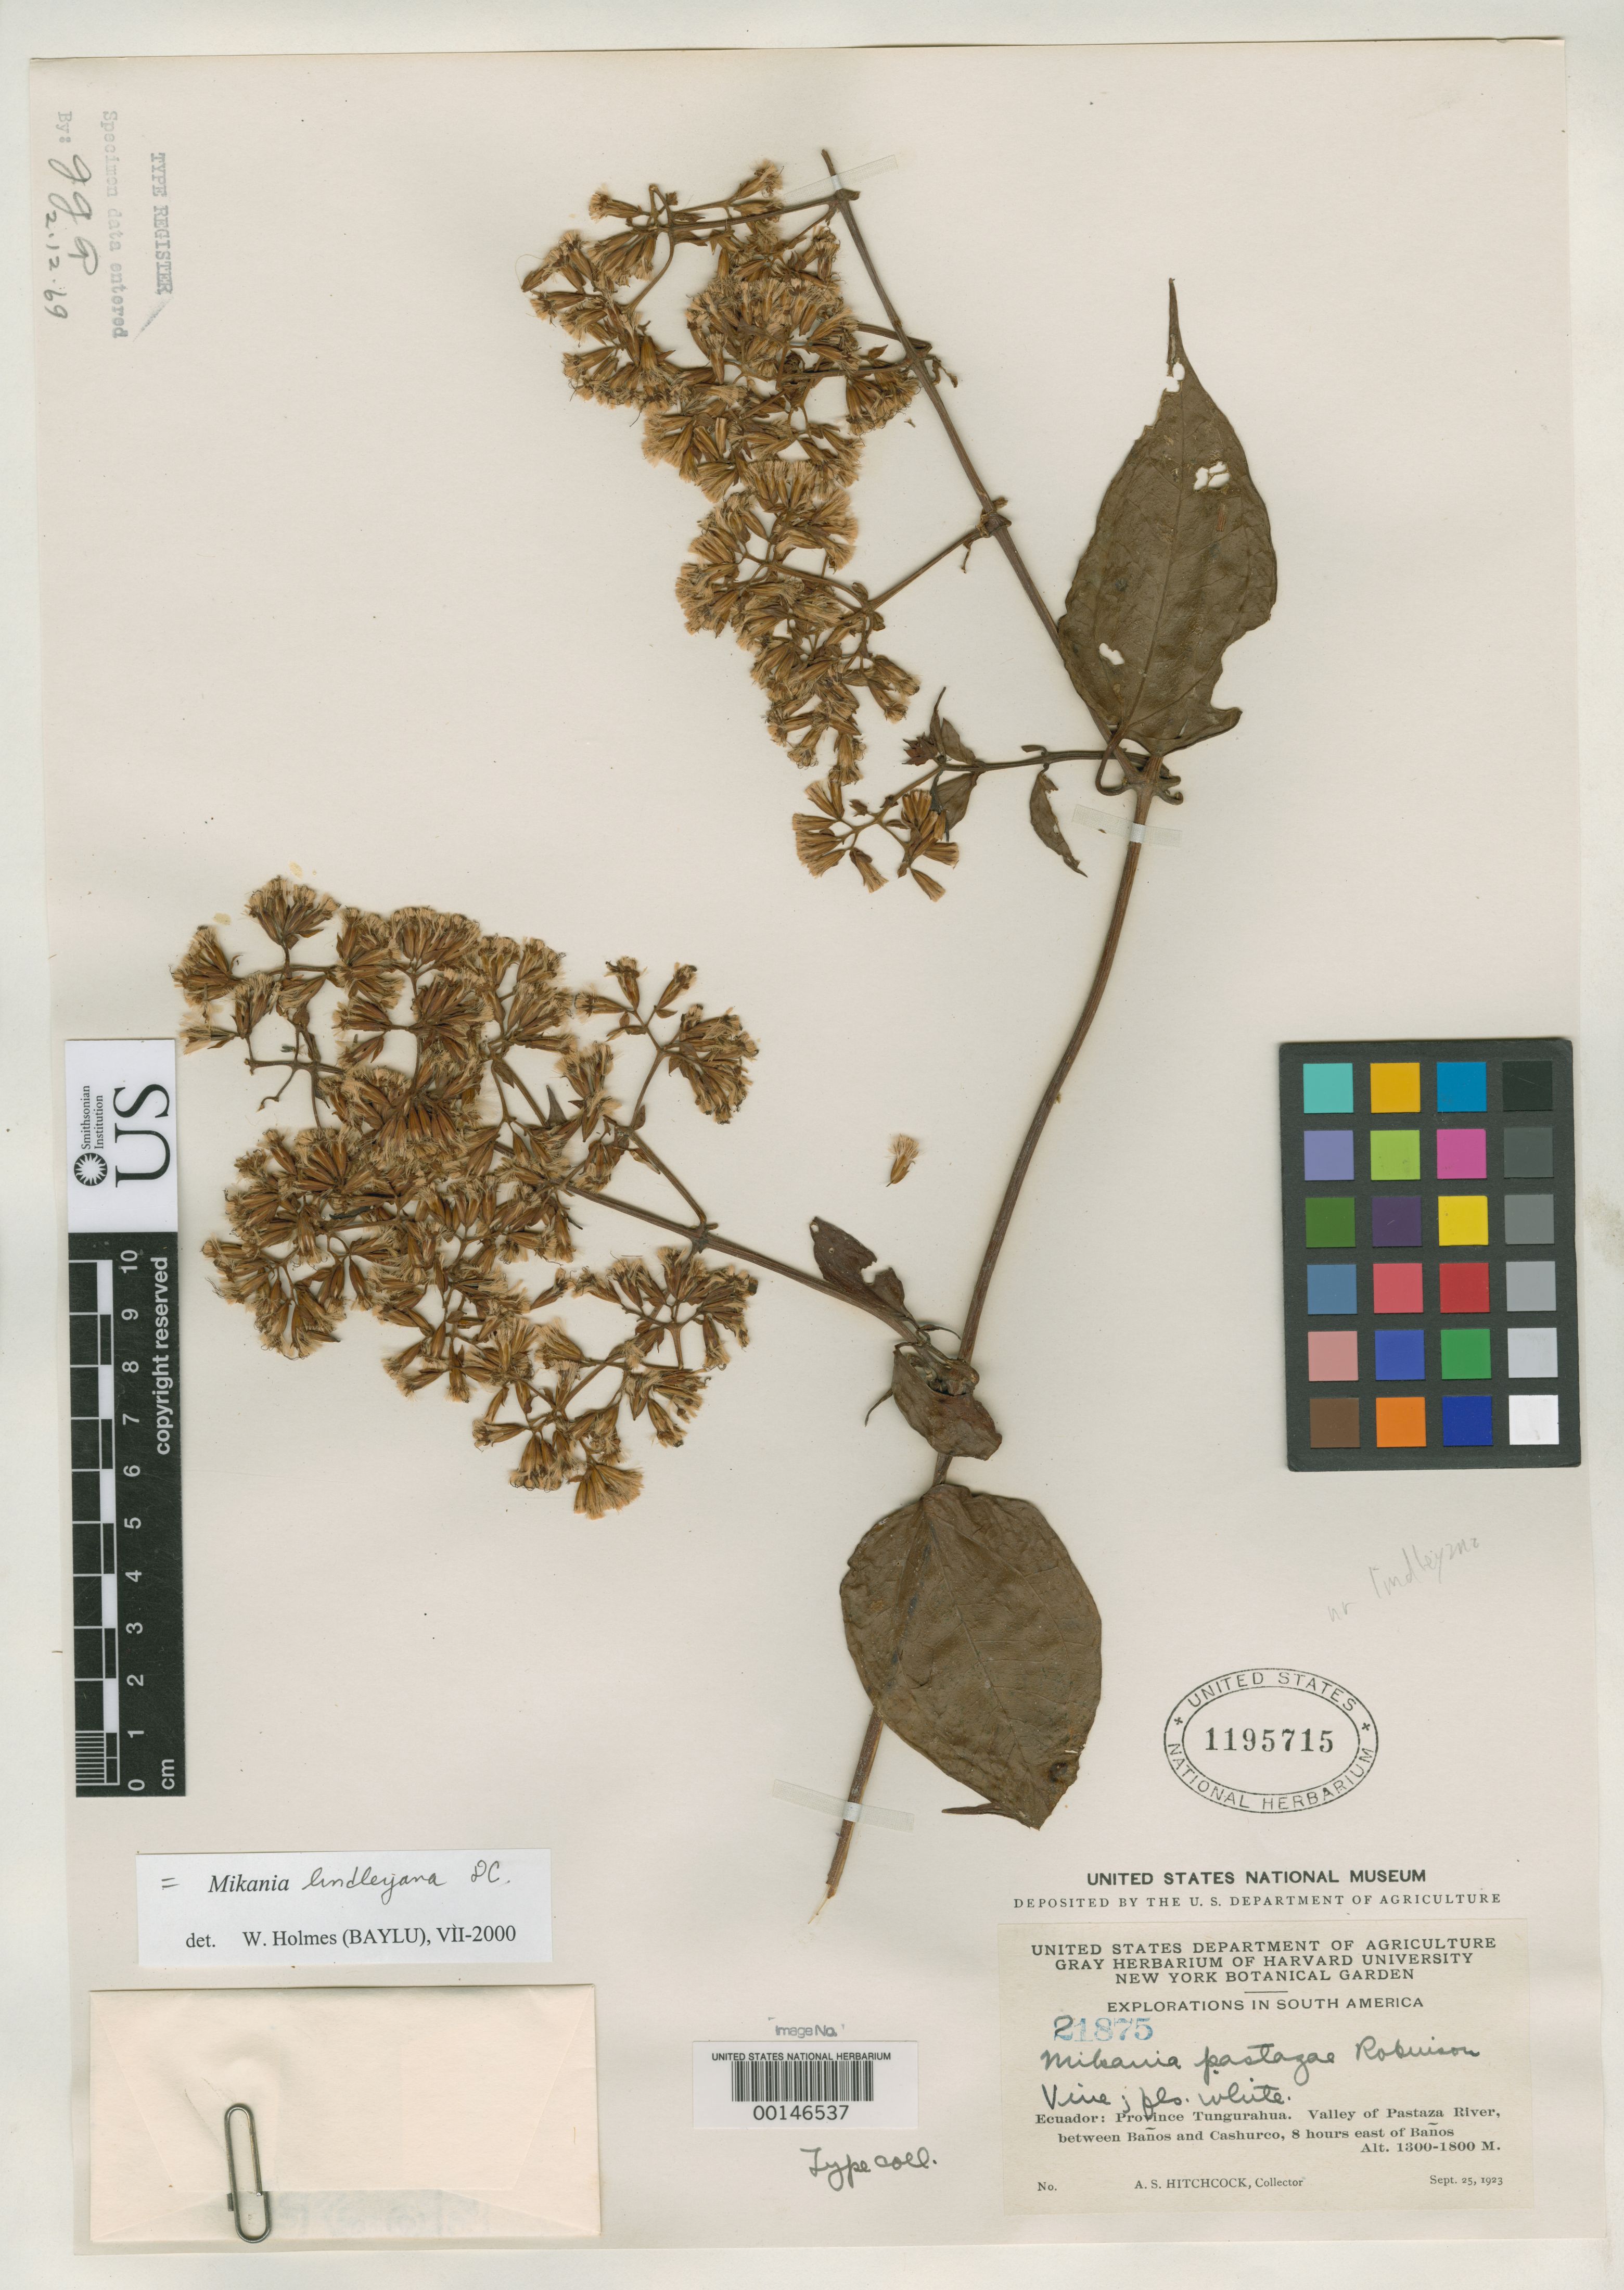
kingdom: Plantae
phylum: Tracheophyta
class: Magnoliopsida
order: Asterales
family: Asteraceae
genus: Mikania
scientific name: Mikania pastazae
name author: B.L. Rob.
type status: Isotype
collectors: A. S. Hitchcock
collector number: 21875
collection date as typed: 25 Sep 1923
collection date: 1923-09-25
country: Ecuador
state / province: Tungurahua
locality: Valley of Pastaza River, between Banos and Cashurco, 8 hours E of Banos.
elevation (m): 1300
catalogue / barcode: US 1195715